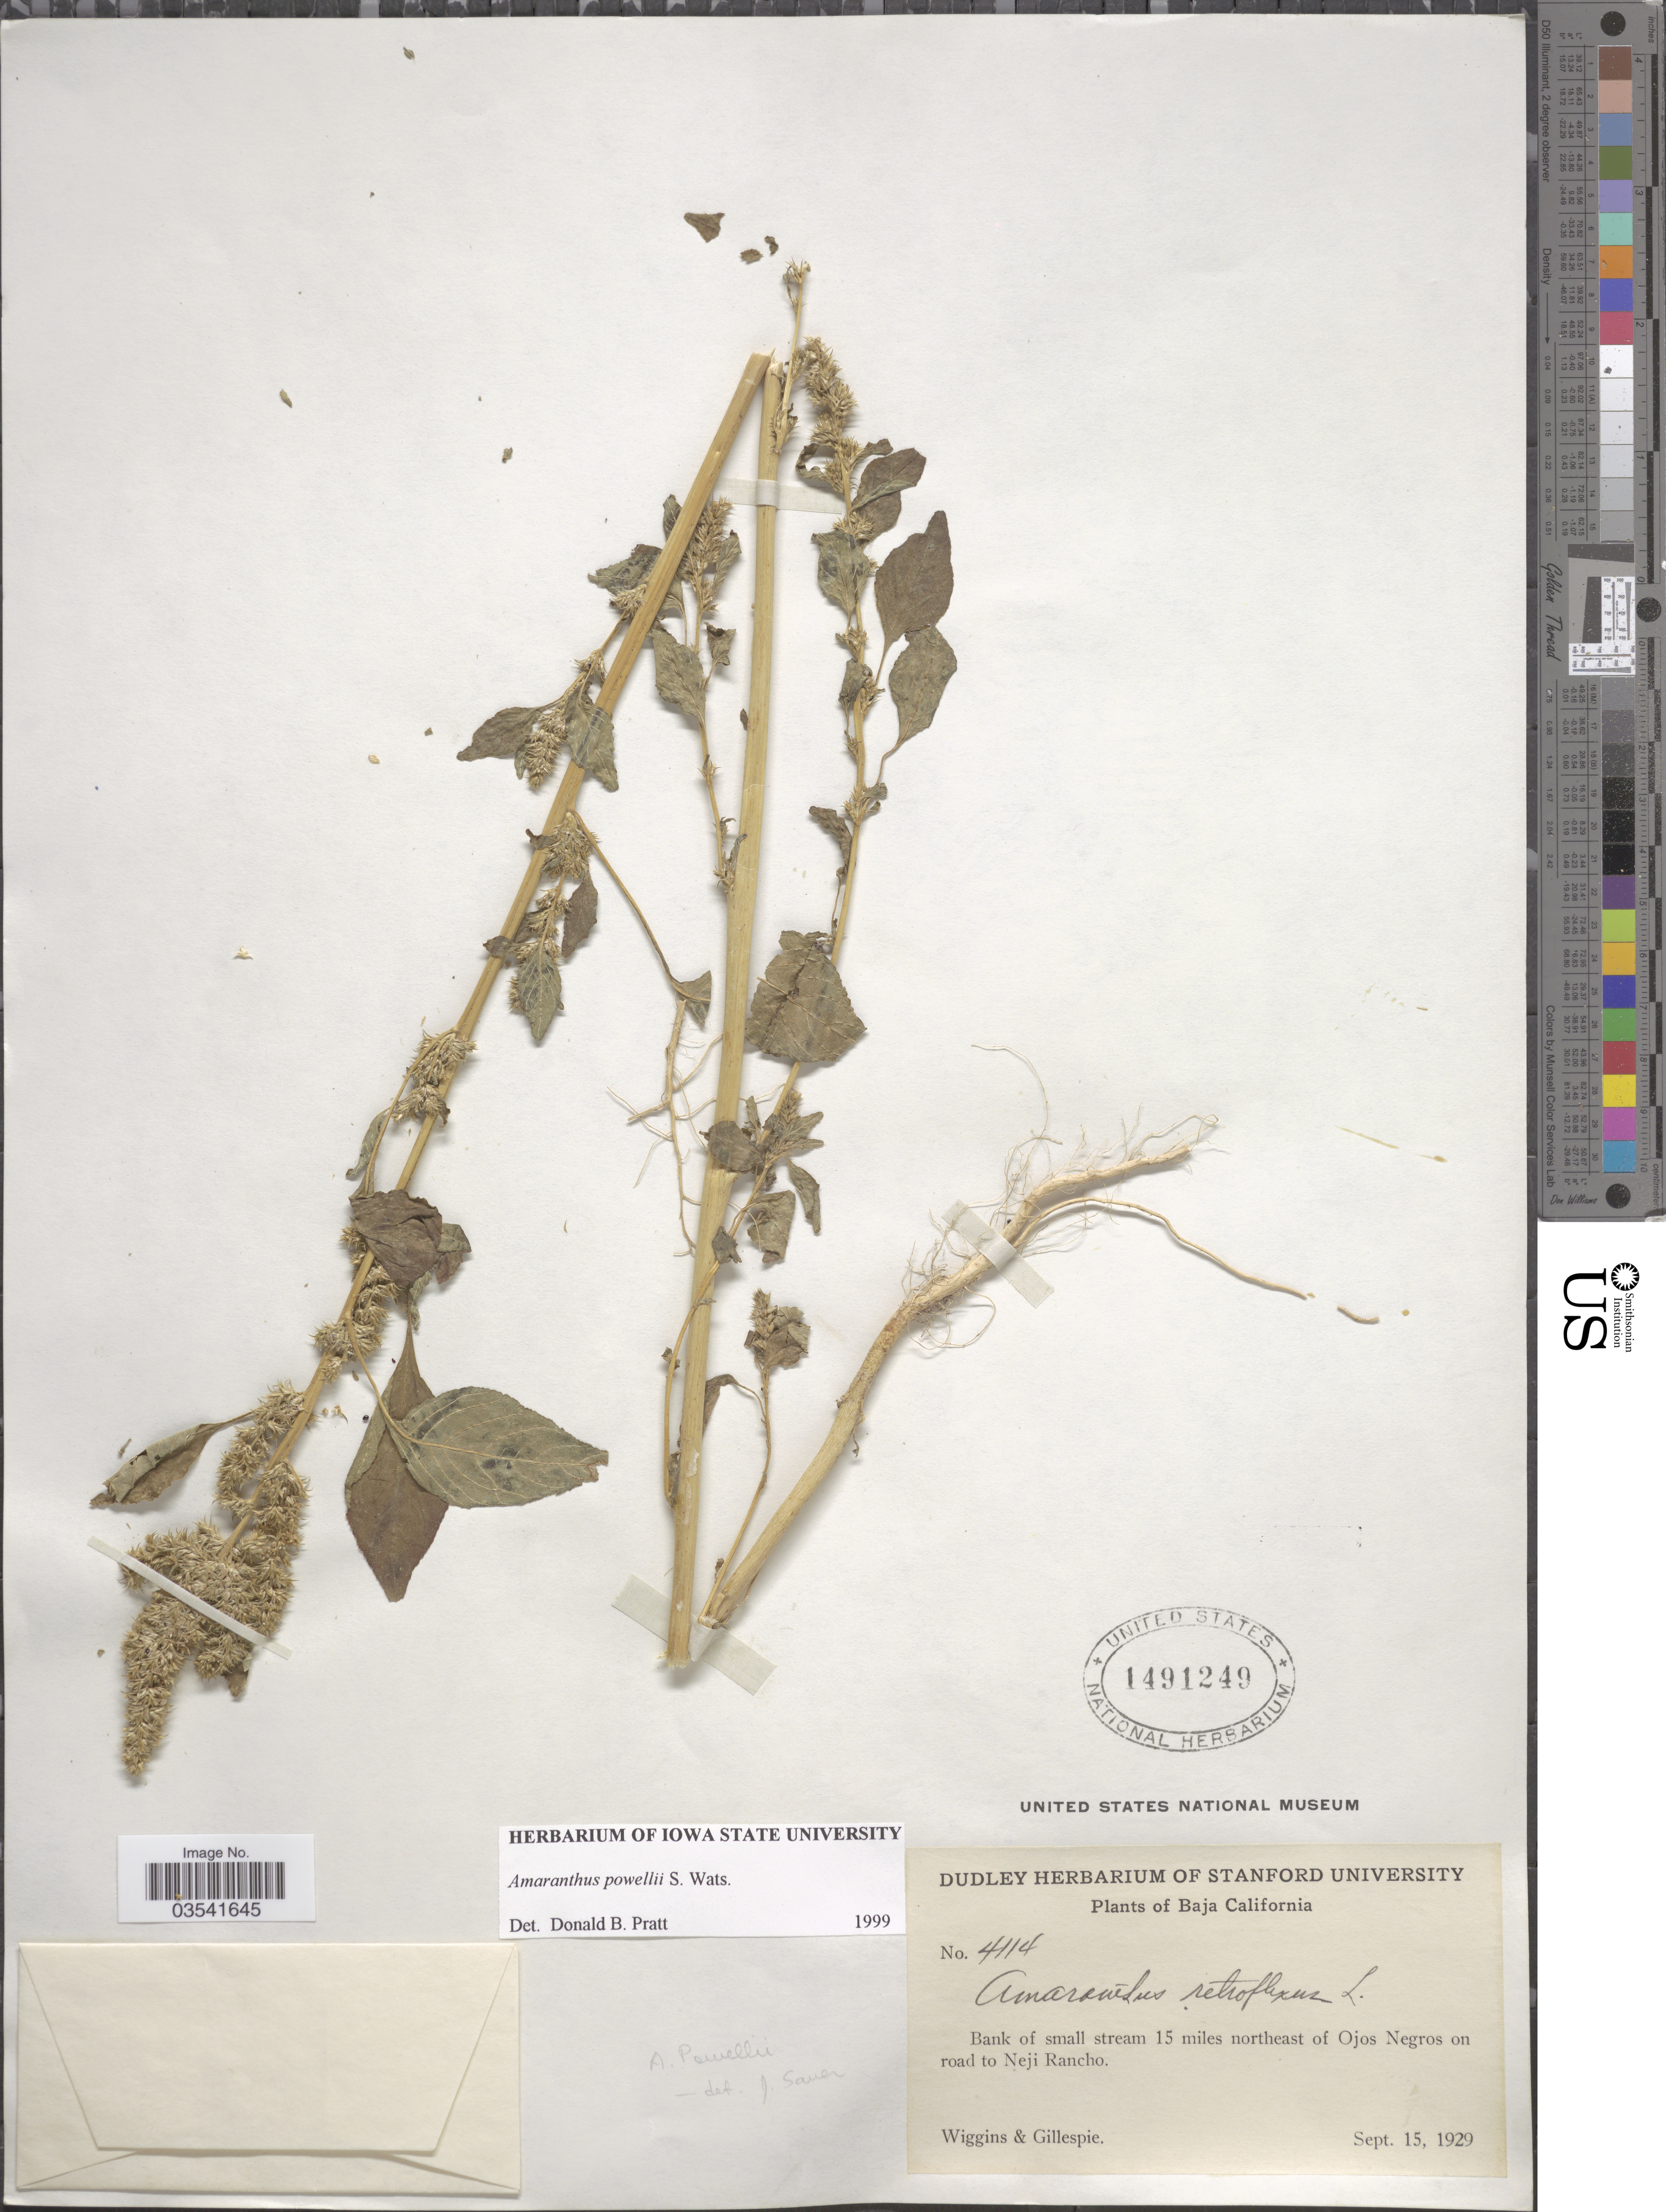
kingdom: Plantae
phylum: Tracheophyta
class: Magnoliopsida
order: Caryophyllales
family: Amaranthaceae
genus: Amaranthus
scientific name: Amaranthus powellii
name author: S. Watson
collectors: -- Wiggins & -- Gillespie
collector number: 4114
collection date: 1929-09-15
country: Mexico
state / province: Baja California Norte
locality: Bank of small stream 15 miles northeast of Ojos Negros on road to Neji Rancho.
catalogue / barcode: US 1491249